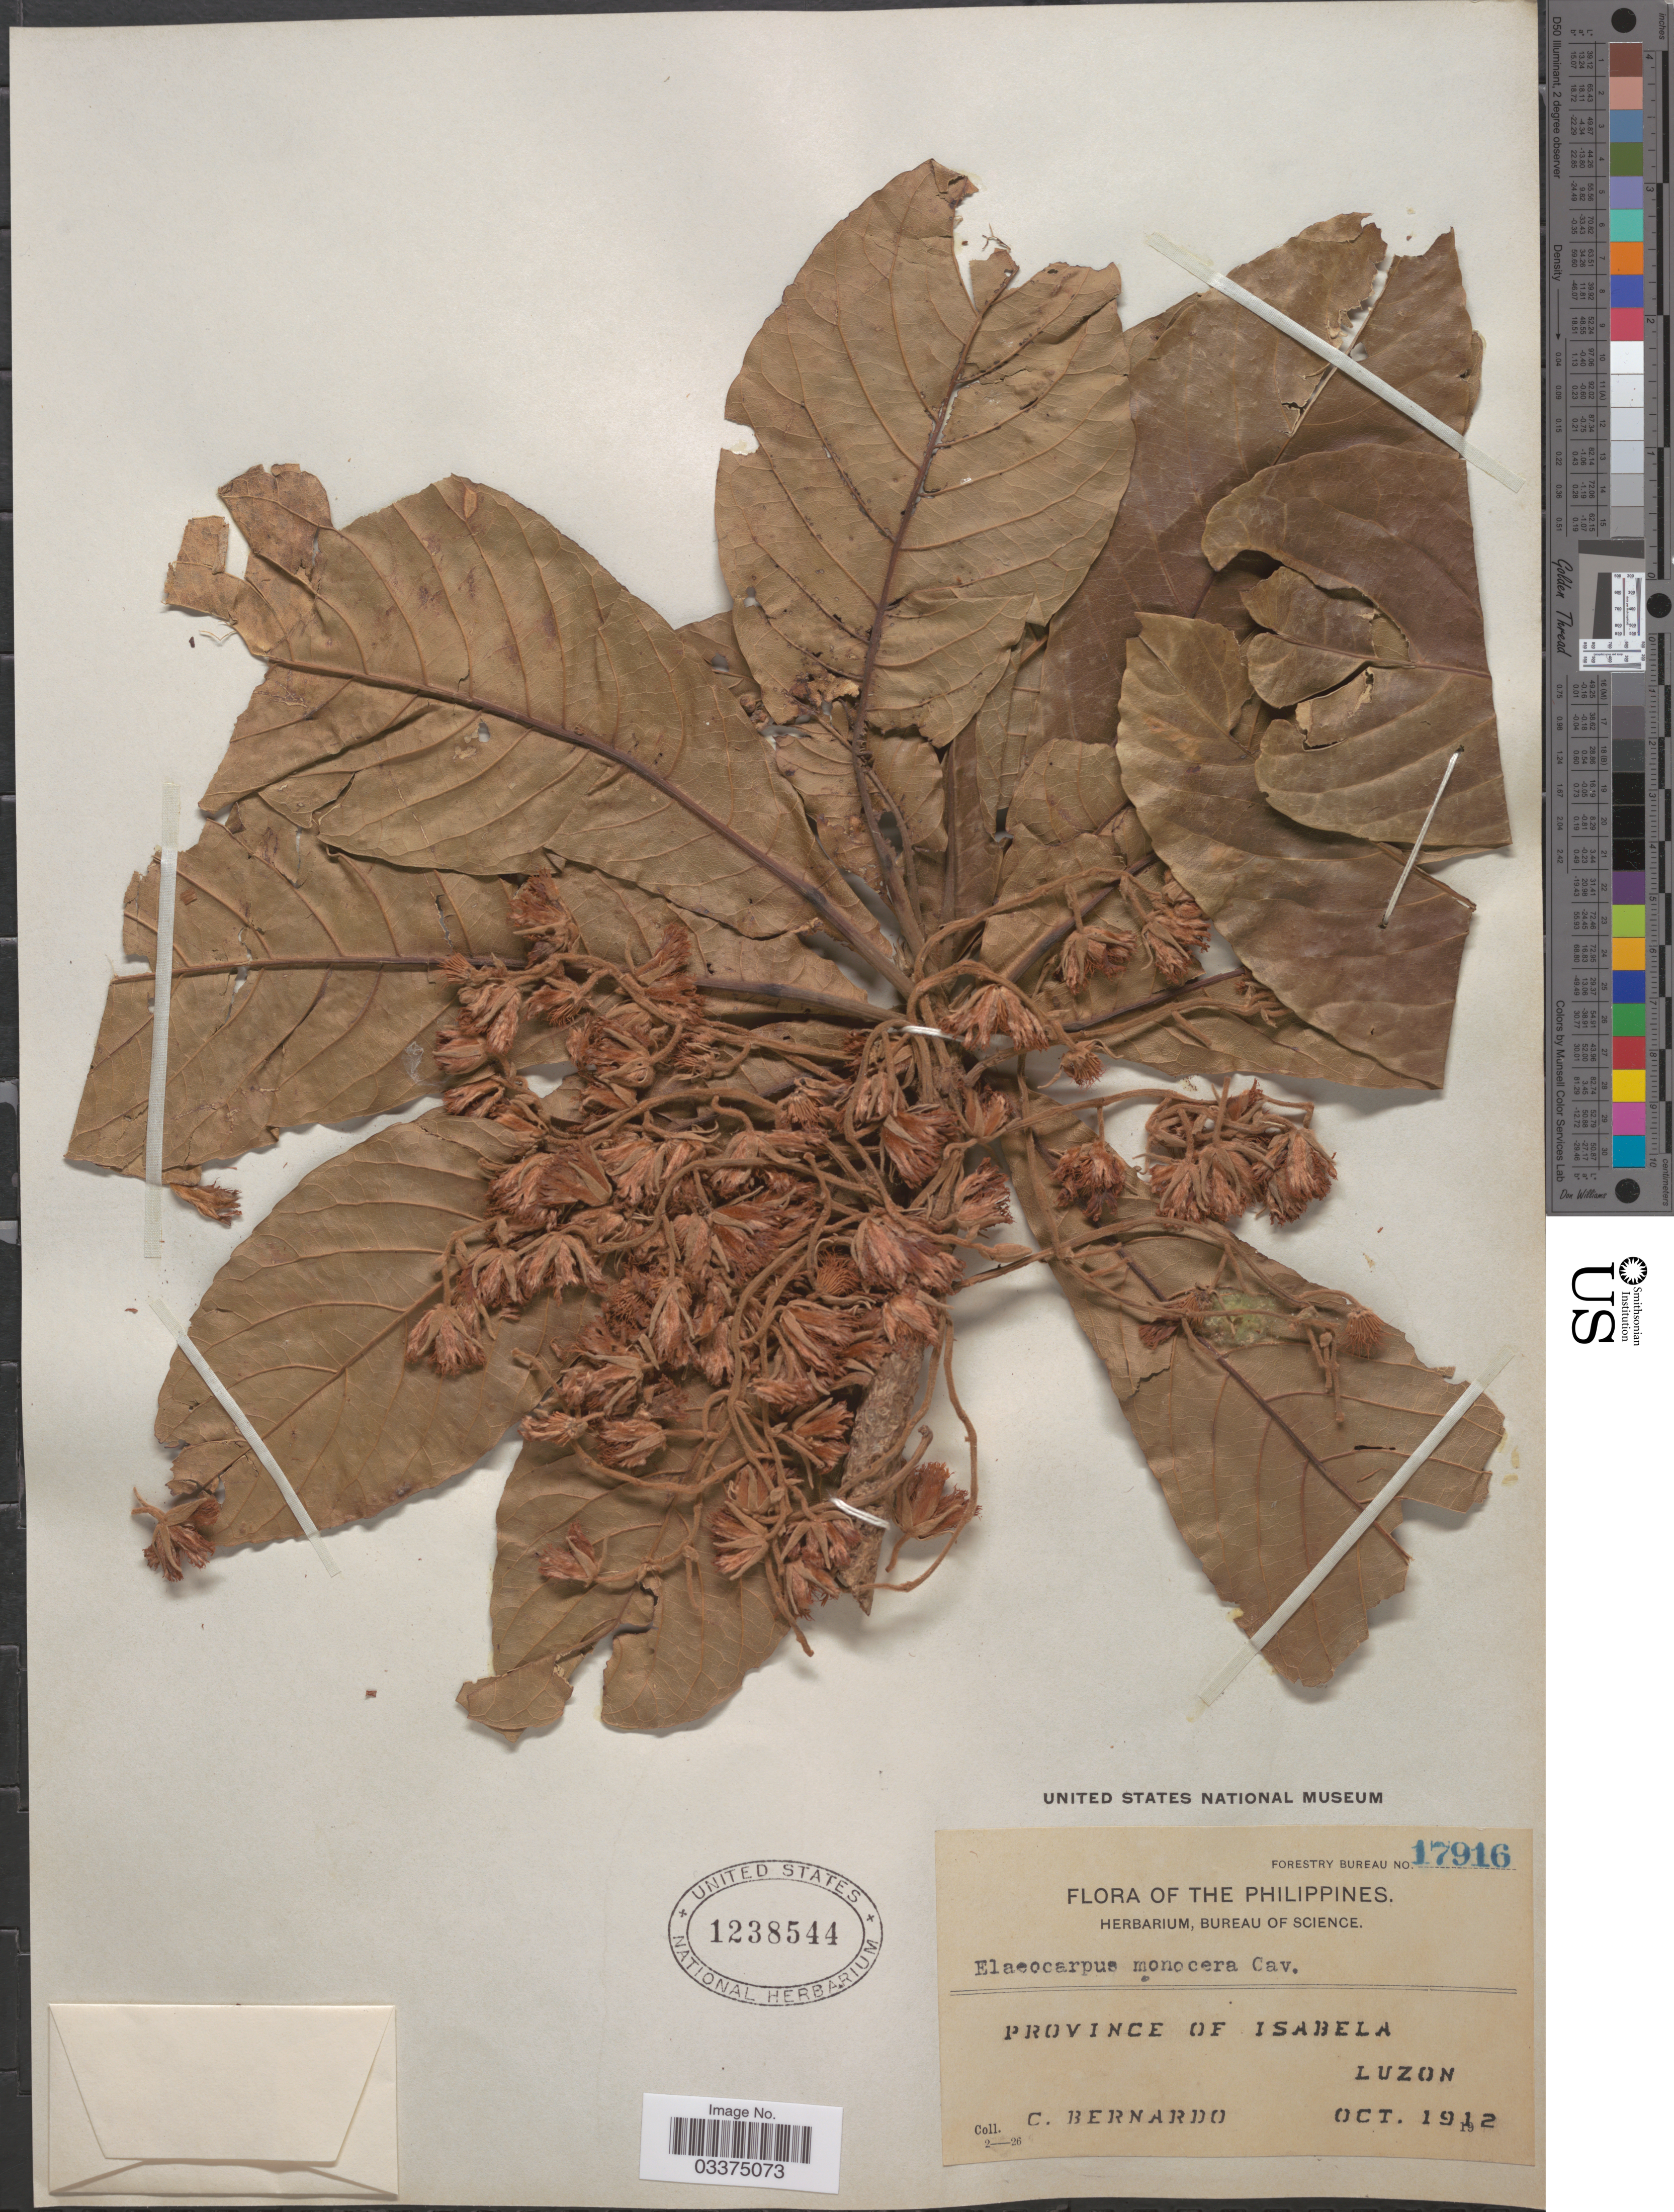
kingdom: Plantae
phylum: Tracheophyta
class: Magnoliopsida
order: Oxalidales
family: Elaeocarpaceae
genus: Elaeocarpus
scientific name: Elaeocarpus monocera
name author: Cav.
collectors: C. Bernardo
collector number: Forestry Bureau 17916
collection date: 1912-10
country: Philippines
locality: Province of Isabela, Luzon.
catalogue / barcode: US 1238544